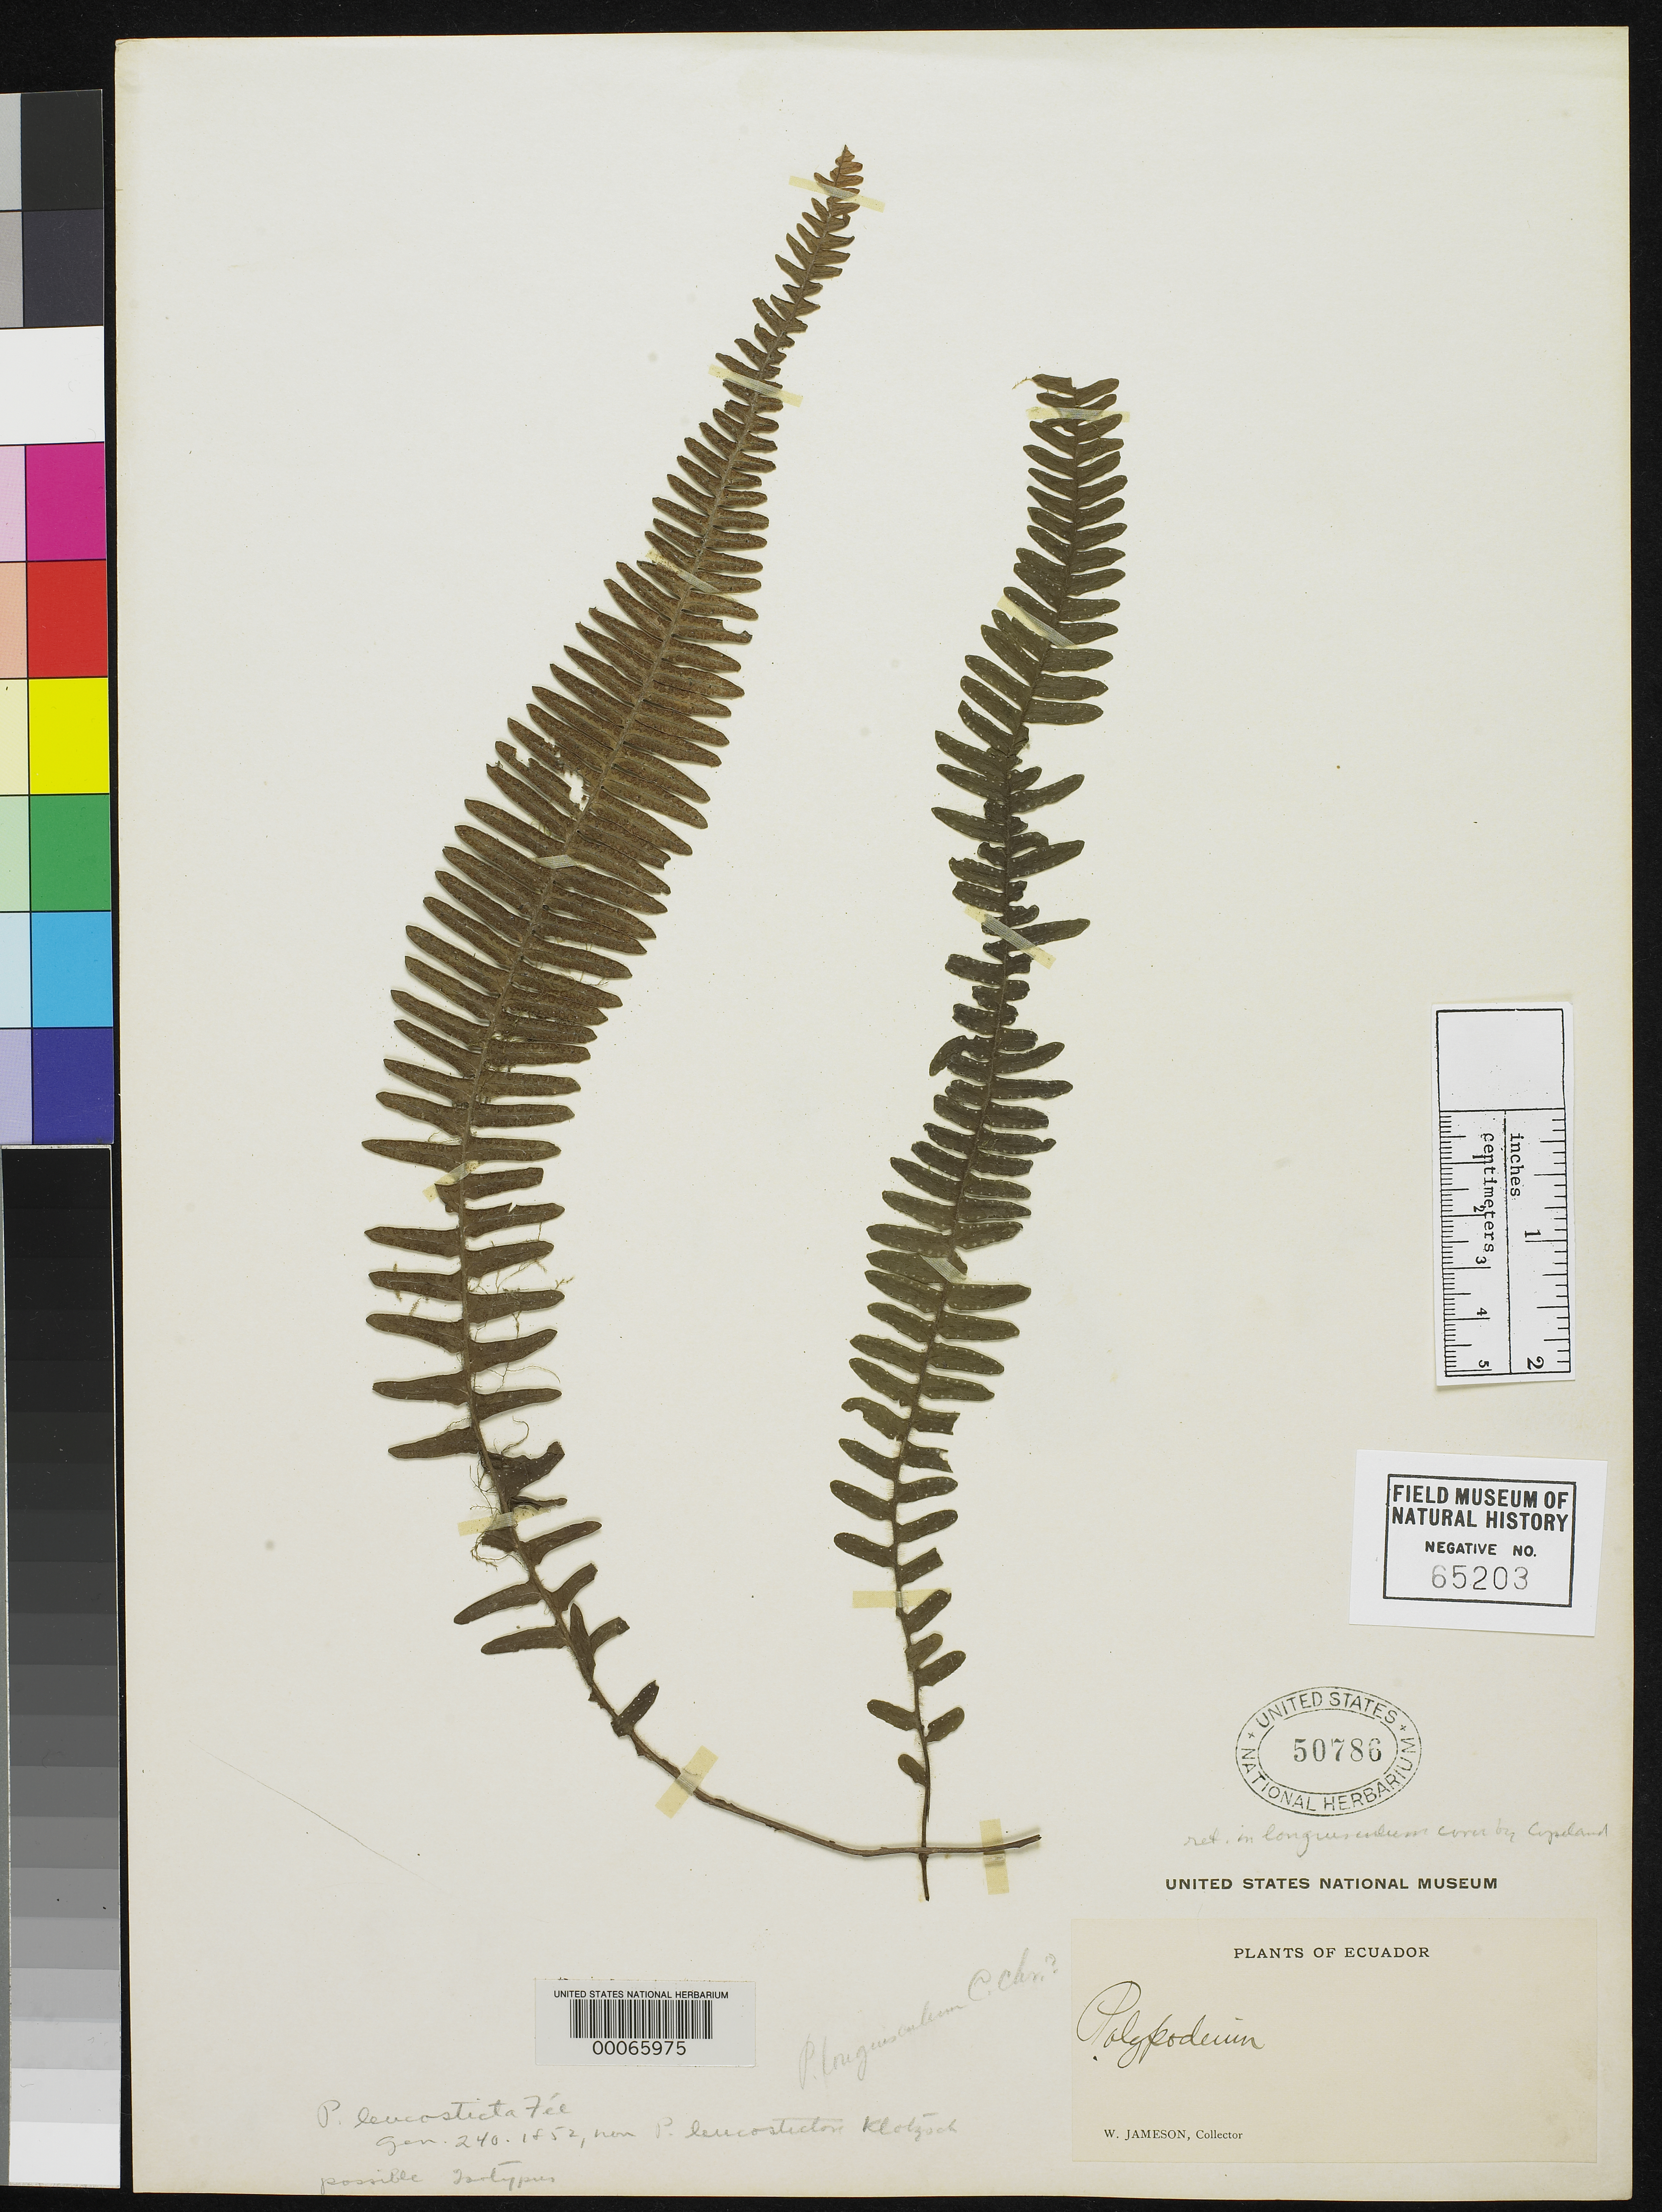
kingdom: Plantae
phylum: Tracheophyta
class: Polypodiopsida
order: Polypodiales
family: Polypodiaceae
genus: Polypodium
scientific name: Polypodium leucosticta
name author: Fée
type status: Isotype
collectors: W. Jameson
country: Ecuador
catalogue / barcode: US 50786